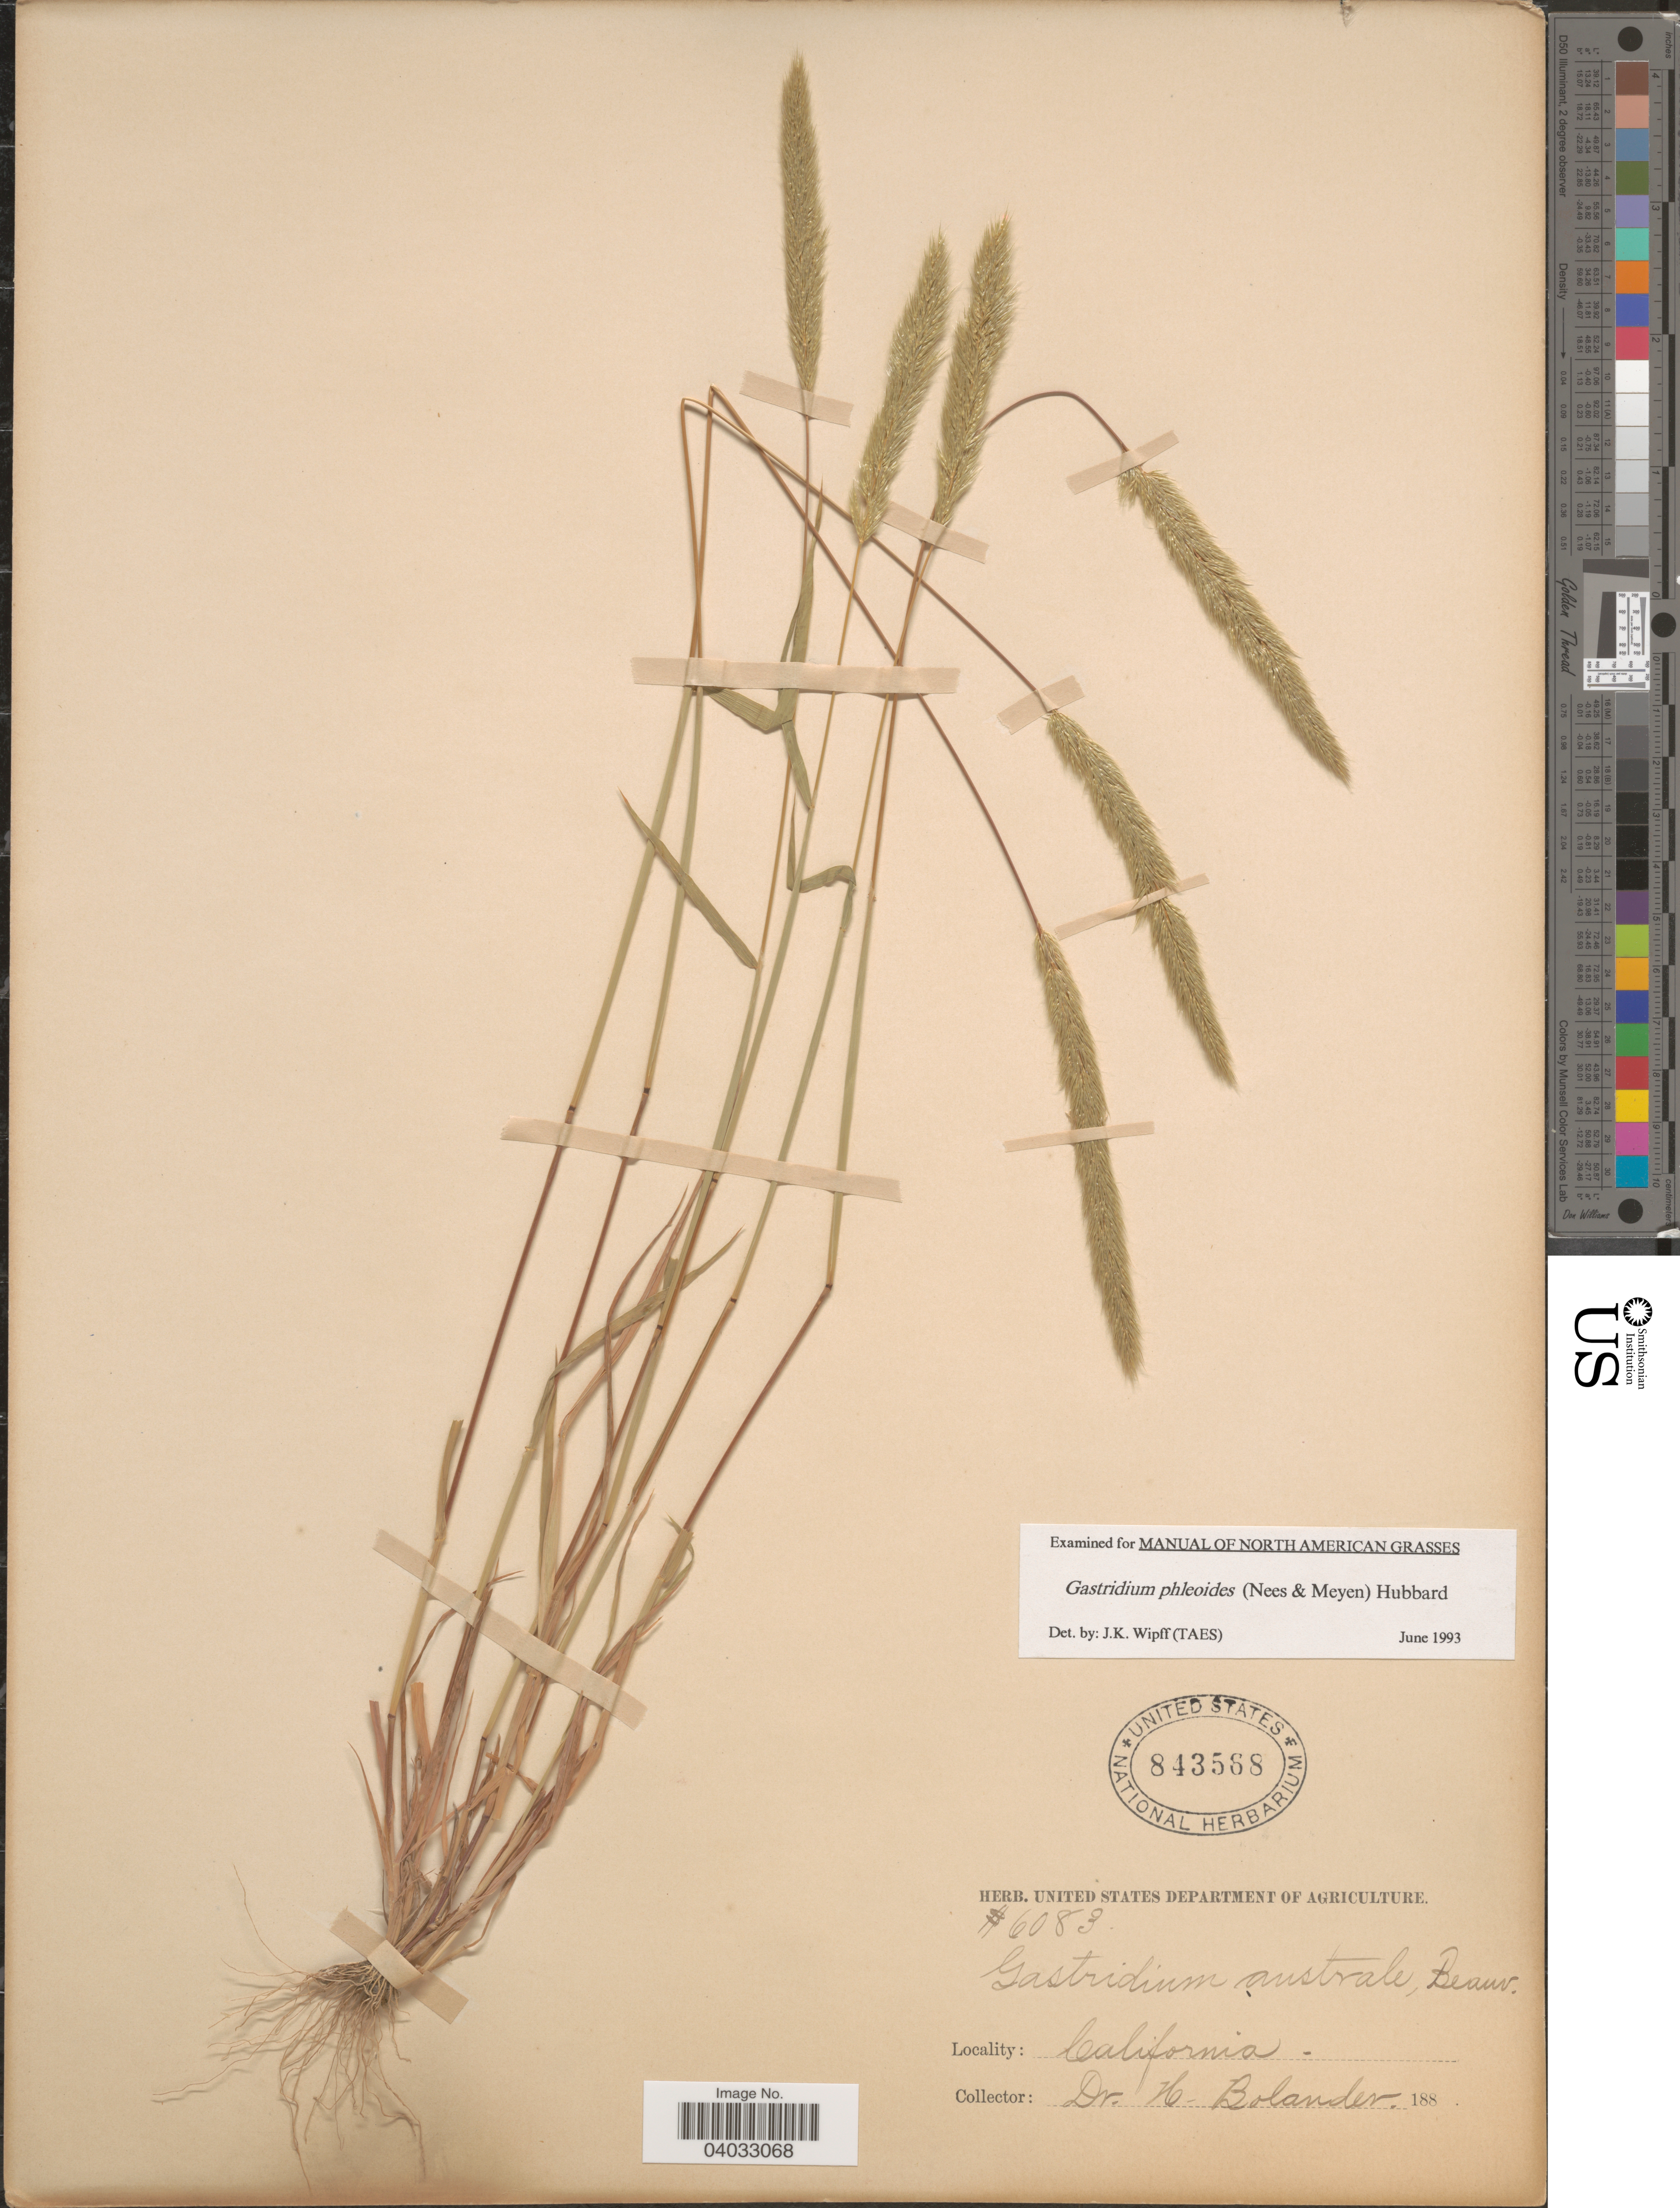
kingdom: Plantae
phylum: Tracheophyta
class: Liliopsida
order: Poales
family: Poaceae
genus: Gastridium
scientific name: Gastridium phleoides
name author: (Nees) C.E. Hubb.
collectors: H. Bolander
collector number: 6083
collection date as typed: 188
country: United States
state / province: California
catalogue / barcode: US 843568